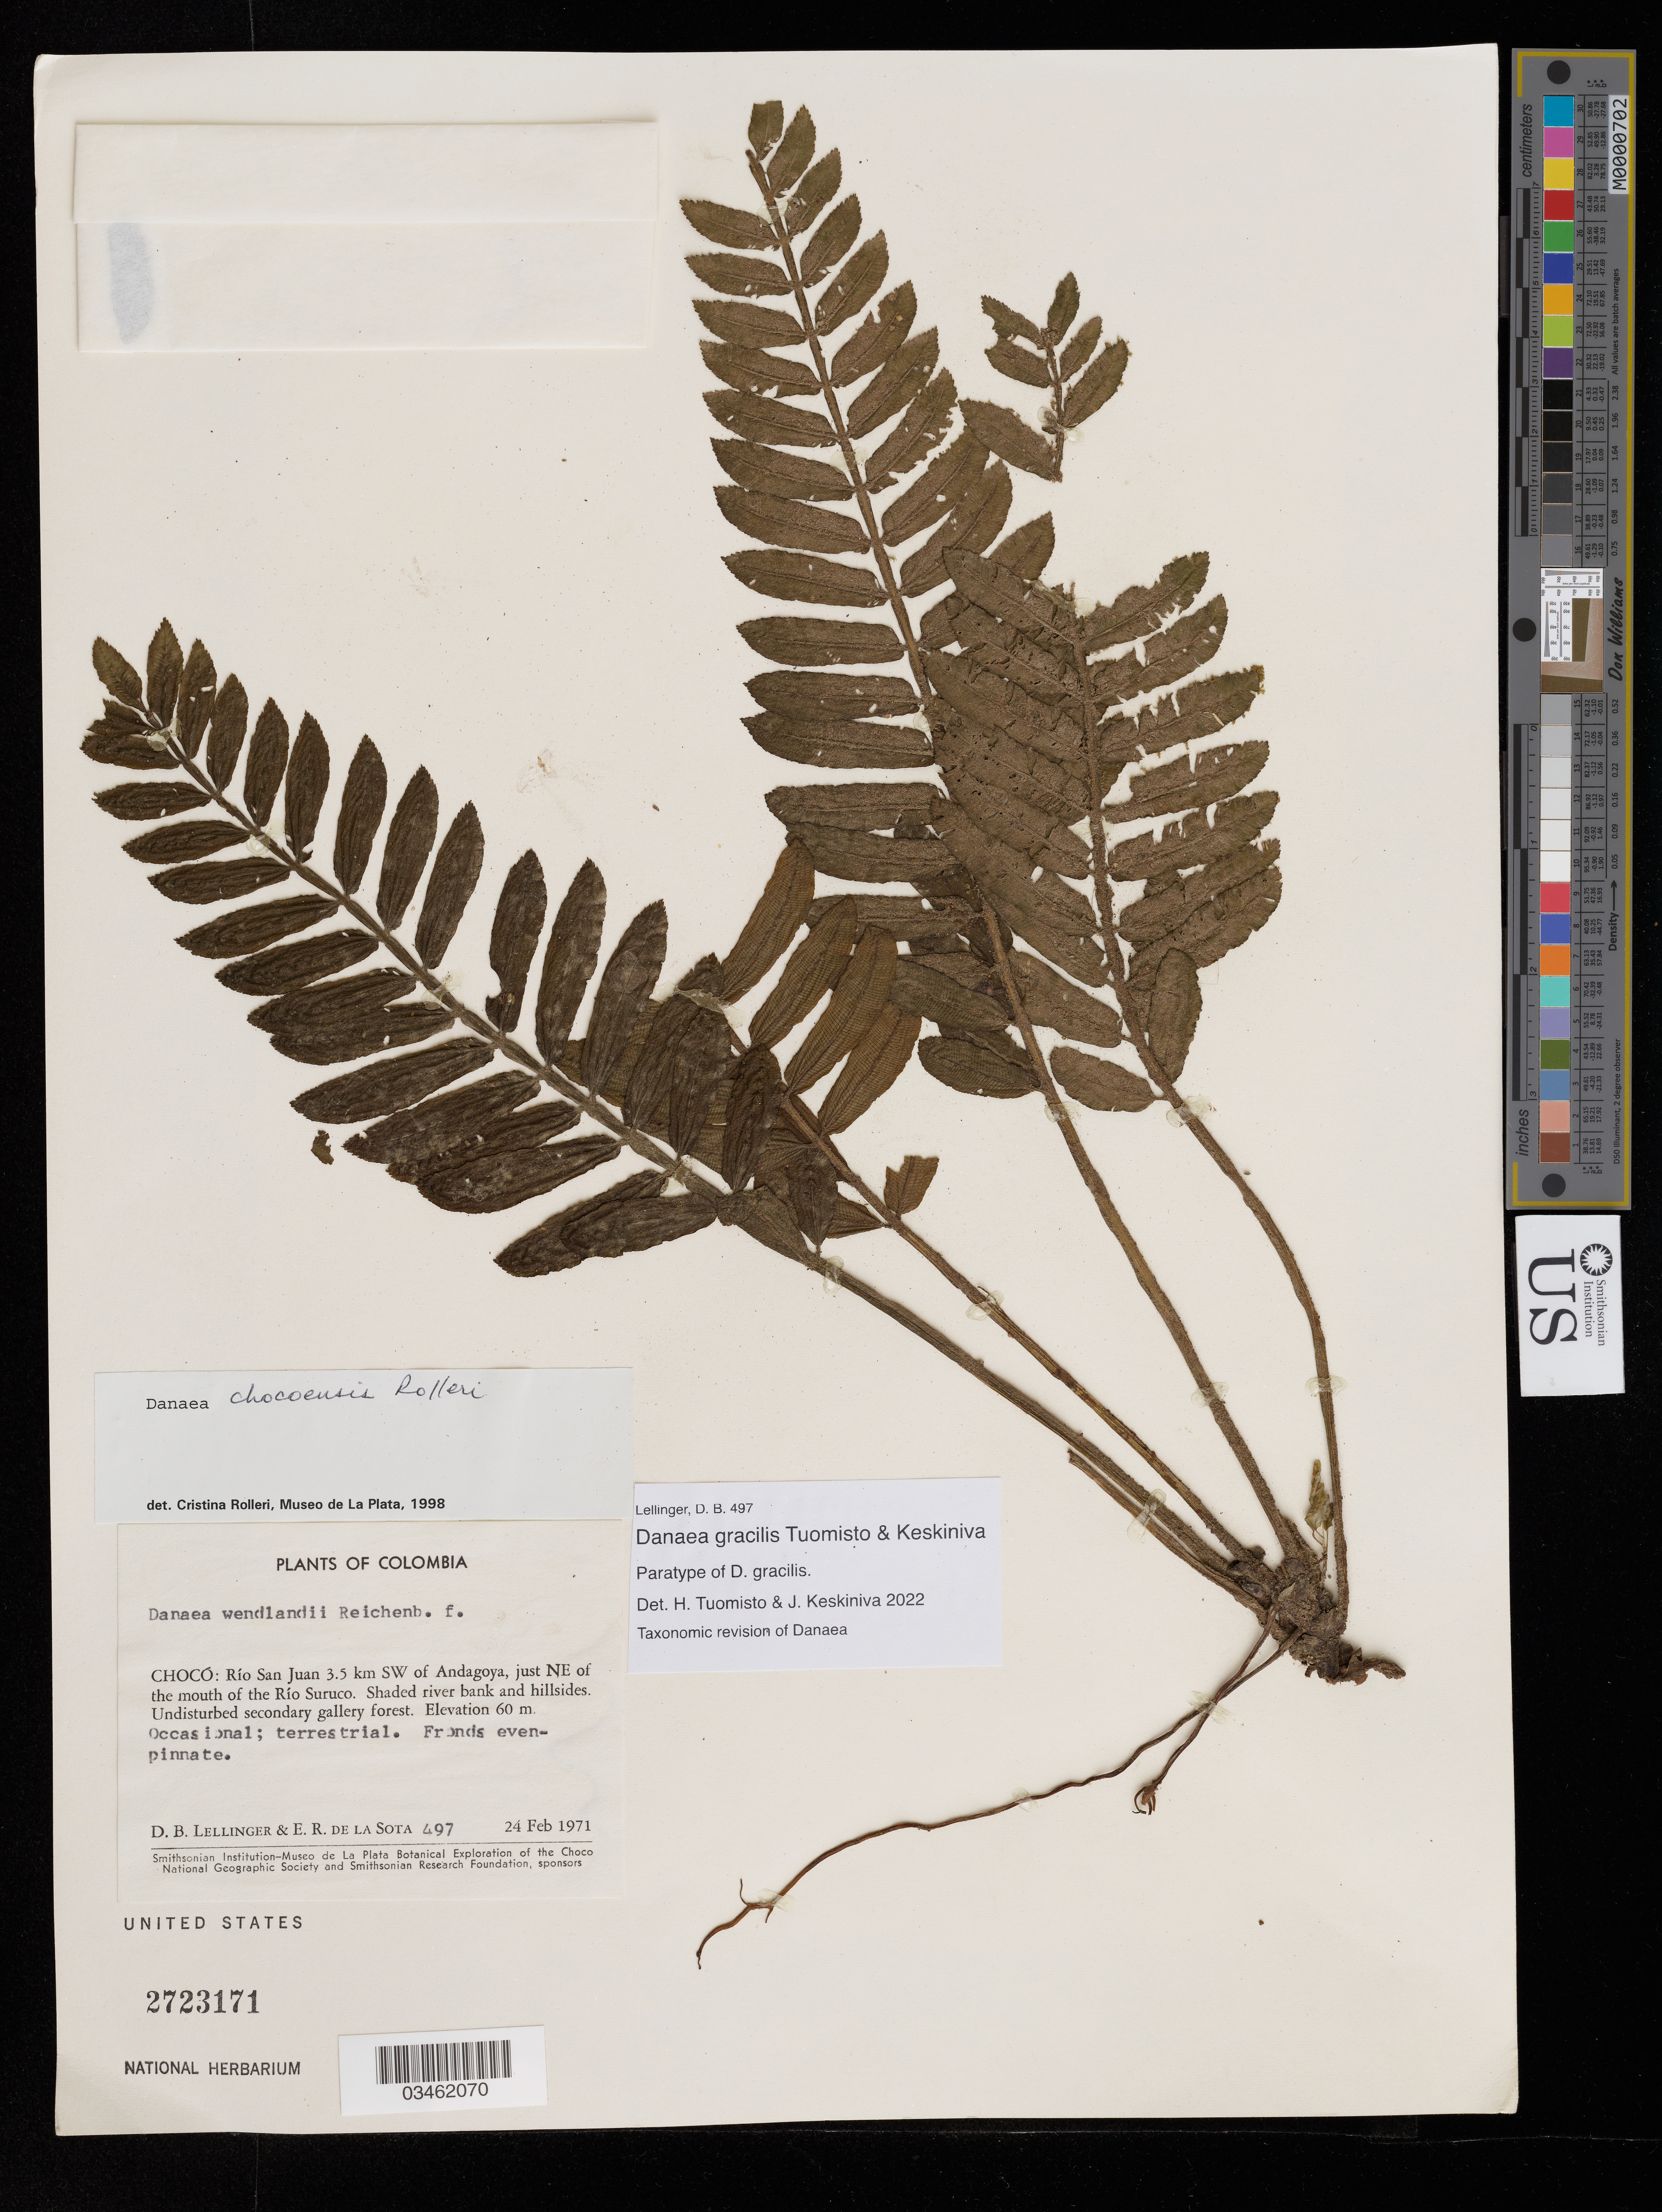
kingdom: Plantae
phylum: Tracheophyta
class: Polypodiopsida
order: Marattiales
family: Marattiaceae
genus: Danaea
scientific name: Danaea gracilis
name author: Tuomisto & Keskiniva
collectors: D. B. Lellinger & E. R. de la Sota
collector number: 497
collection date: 1971-02-24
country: Colombia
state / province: Chocó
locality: Río San Juan 3.5 km SW of Andagoya, just NE of the mouth of the Río Suruco. Shaded river bank and hillsides.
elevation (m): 60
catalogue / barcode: US 2723171